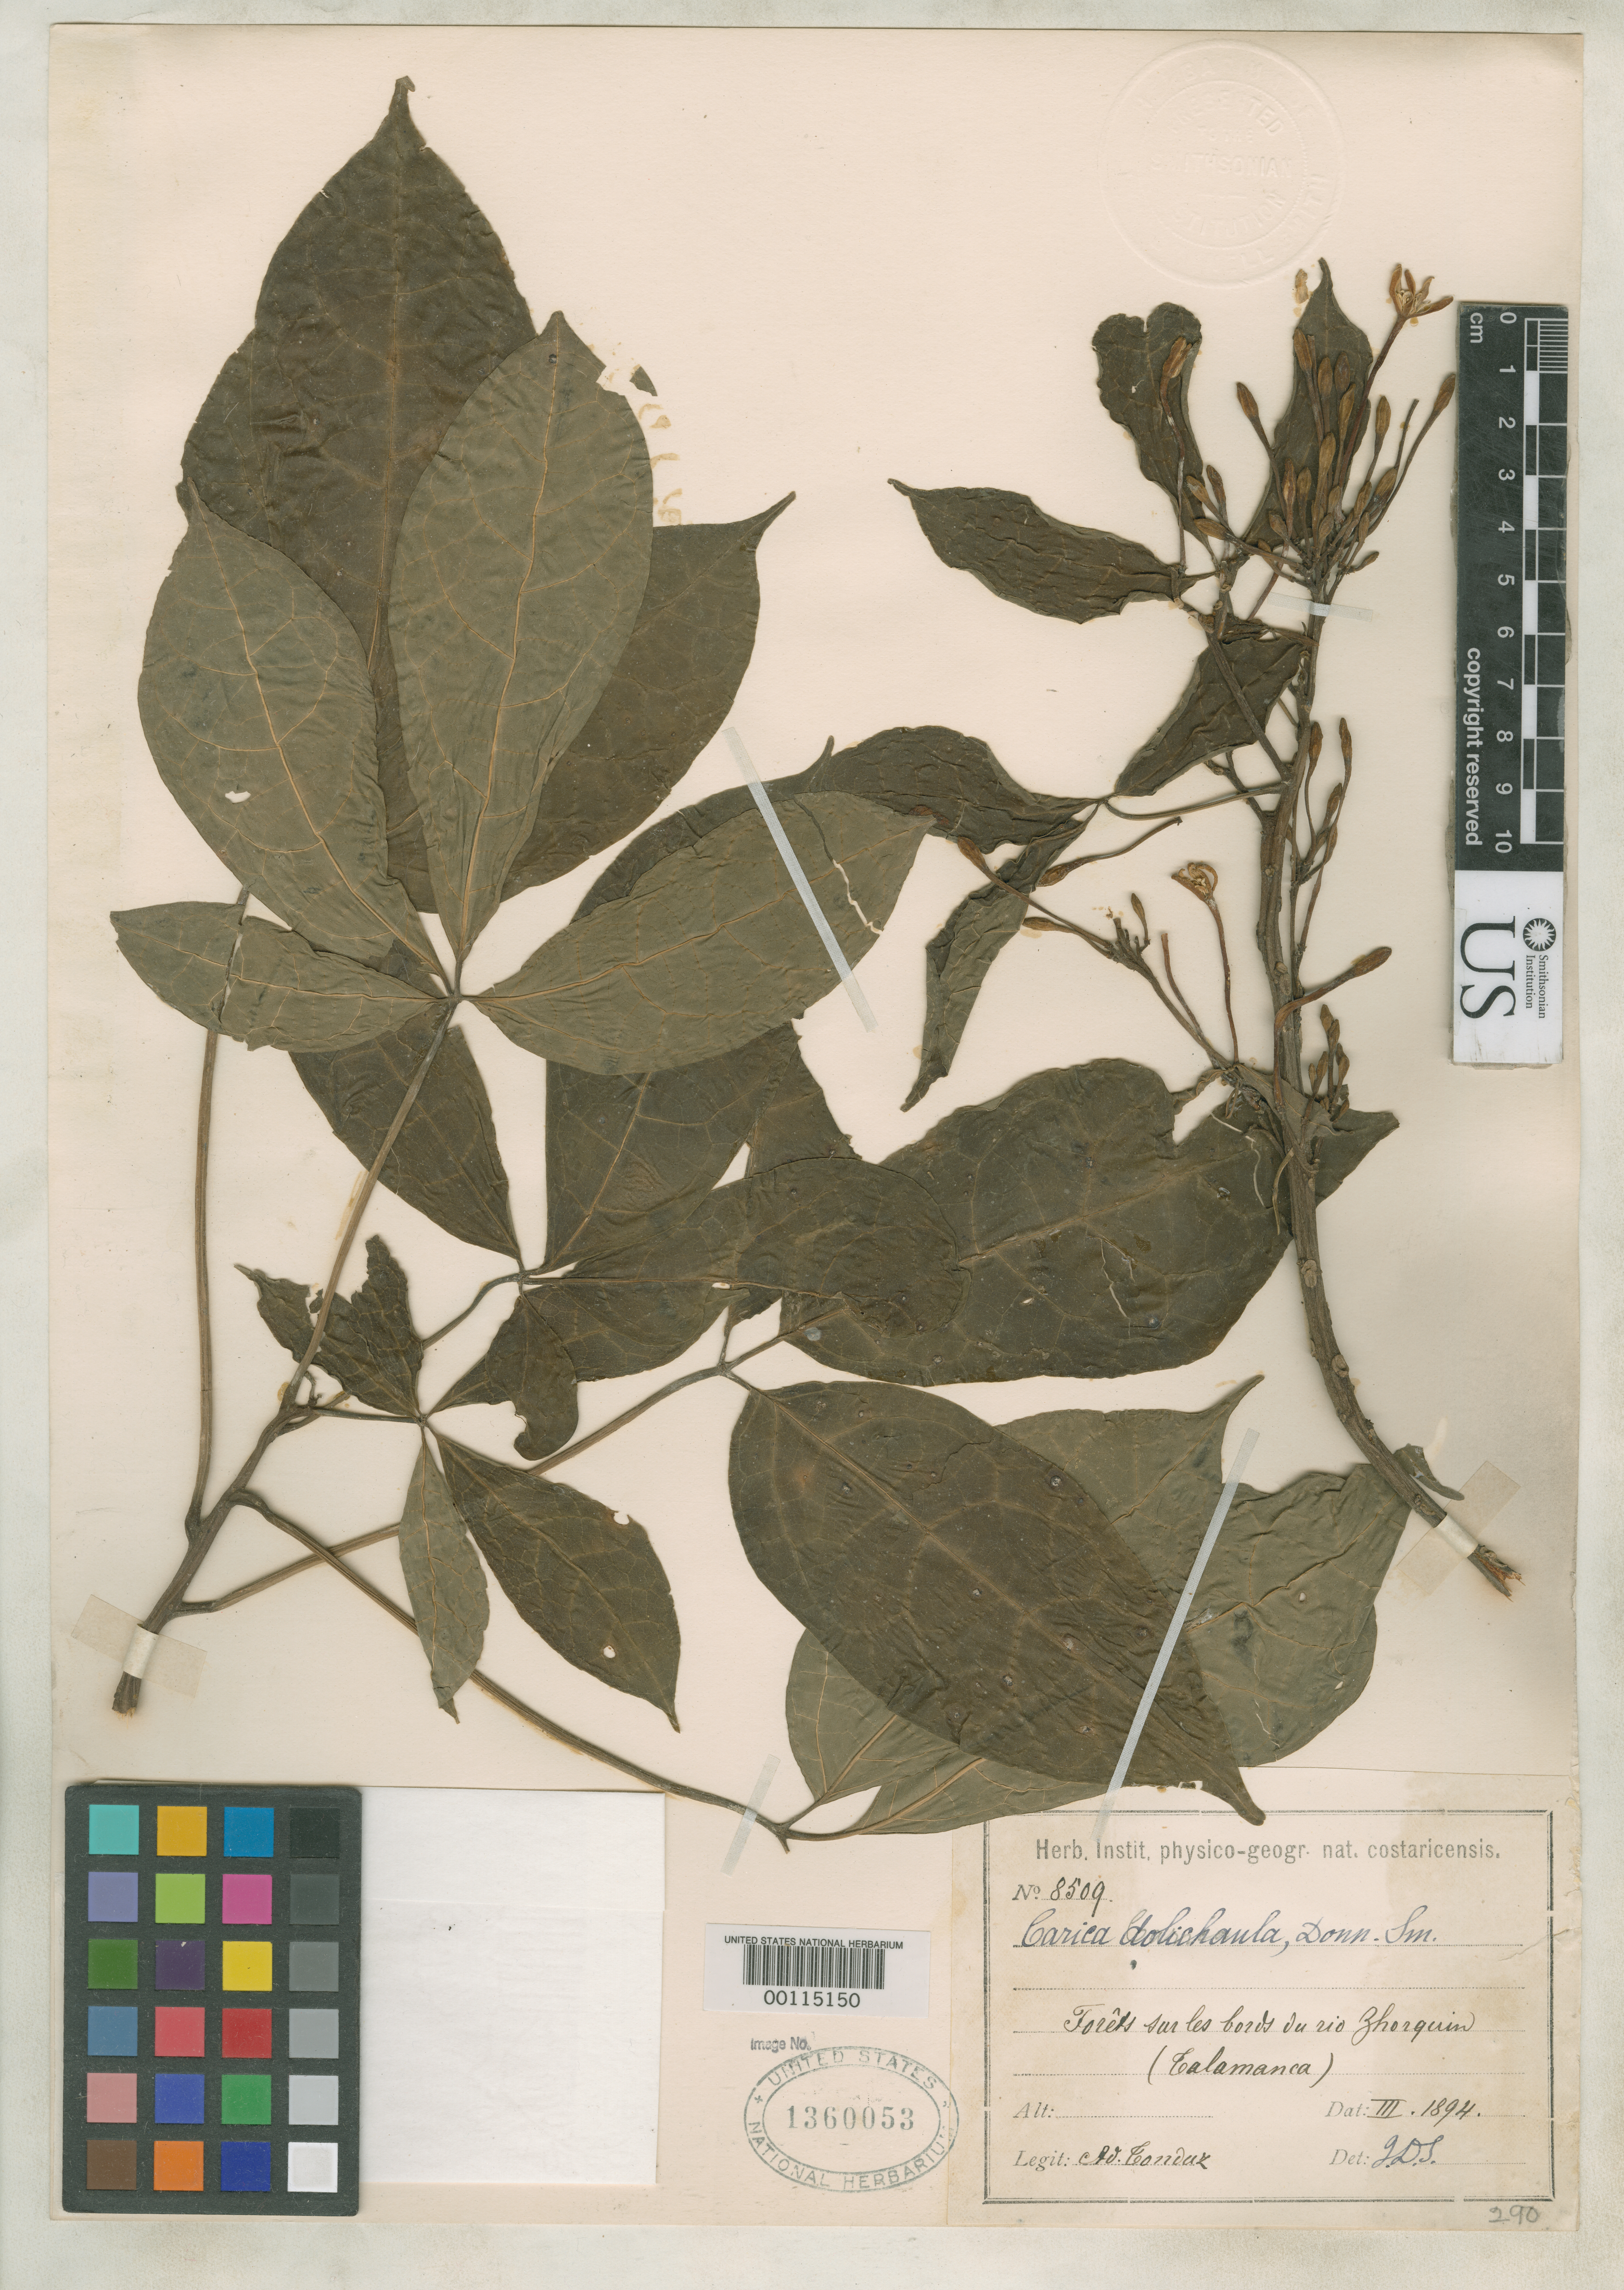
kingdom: Plantae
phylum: Tracheophyta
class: Magnoliopsida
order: Brassicales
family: Caricaceae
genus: Carica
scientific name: Carica dolichaula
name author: Donn. Sm.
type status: Syntype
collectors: A. Tonduz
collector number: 8509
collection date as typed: Mar 1894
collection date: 1894-03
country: Costa Rica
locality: Forets sur les bords du Rio Zhorquin, Talamanca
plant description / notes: Specimen ex John Donnell Smith herbarium.; Lectotype is Donnell Smith 6526 (US) as designated by V.M. Badillo, Monogr. Caric. 45 (1971).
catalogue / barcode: US 1360053